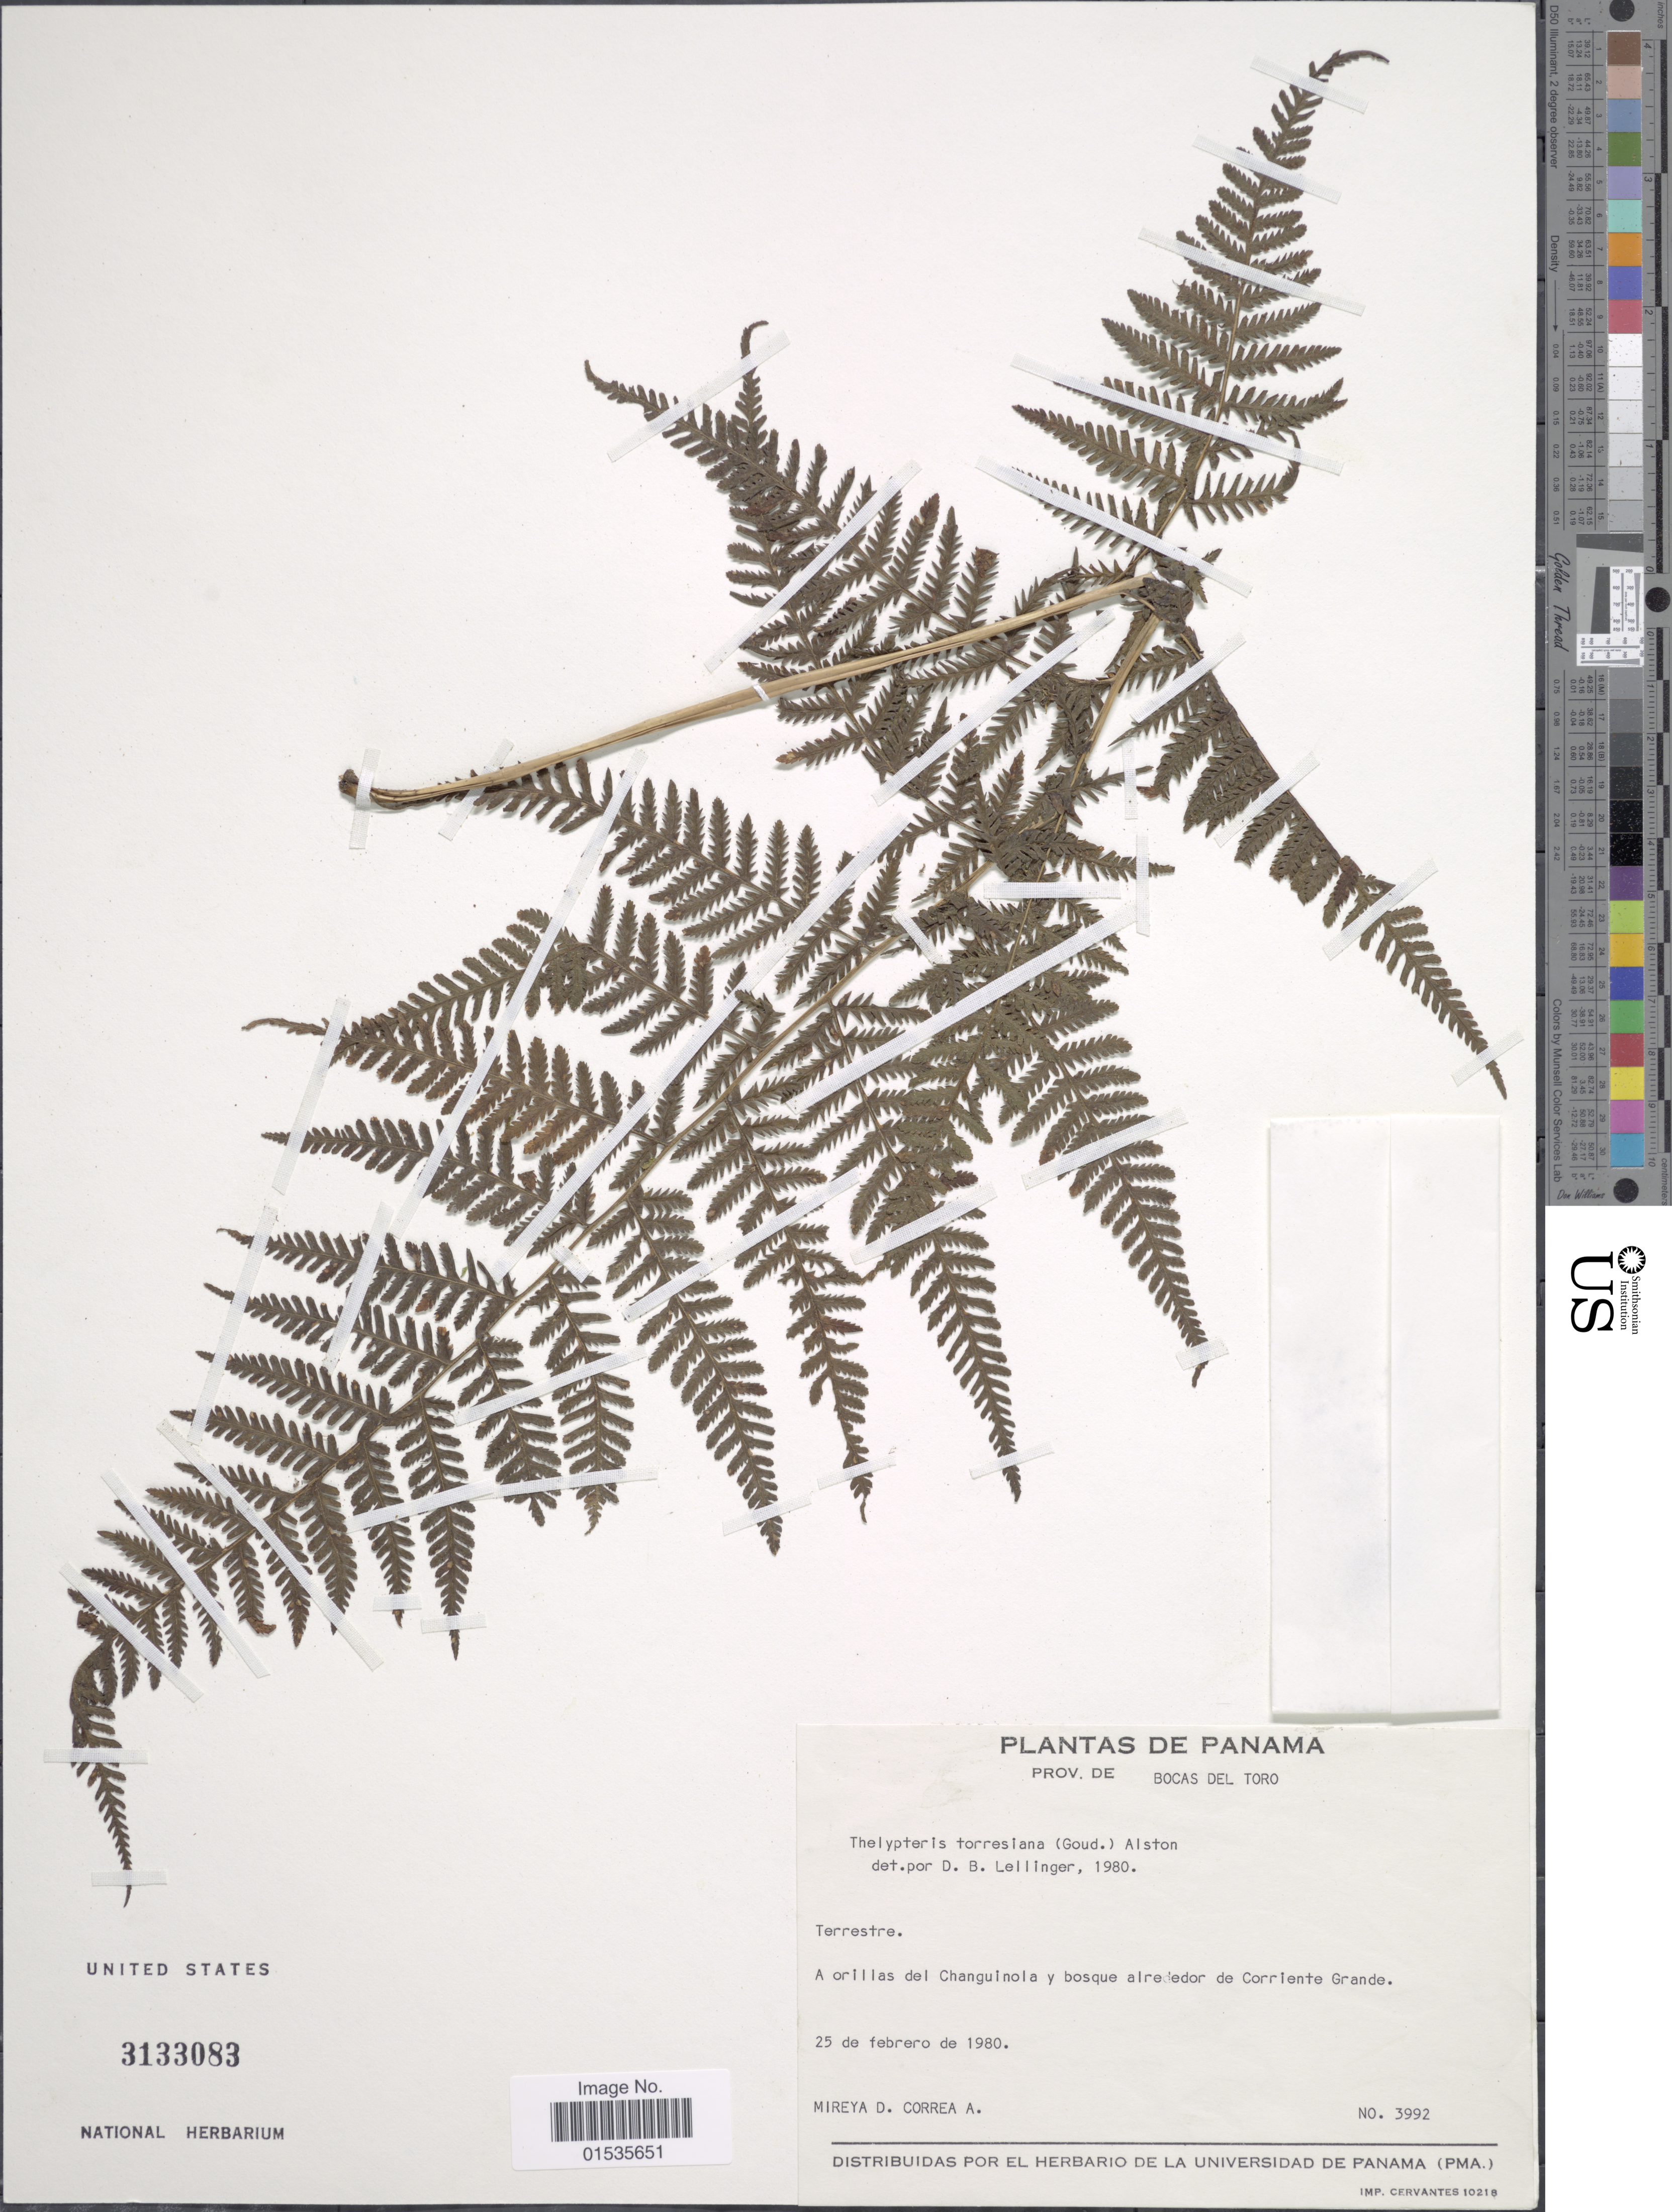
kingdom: Plantae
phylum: Tracheophyta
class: Polypodiopsida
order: Polypodiales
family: Thelypteridaceae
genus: Macrothelypteris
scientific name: Macrothelypteris torresiana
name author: (Gaudich.) Ching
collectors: M. D. Corrêa-A.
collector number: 3992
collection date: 1980-02-25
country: Panama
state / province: Bocas del Toro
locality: Panama, Boscas del Toro, A orillas del Changuinola y bosque alrededor de Corriente Grande.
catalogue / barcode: US 3133083